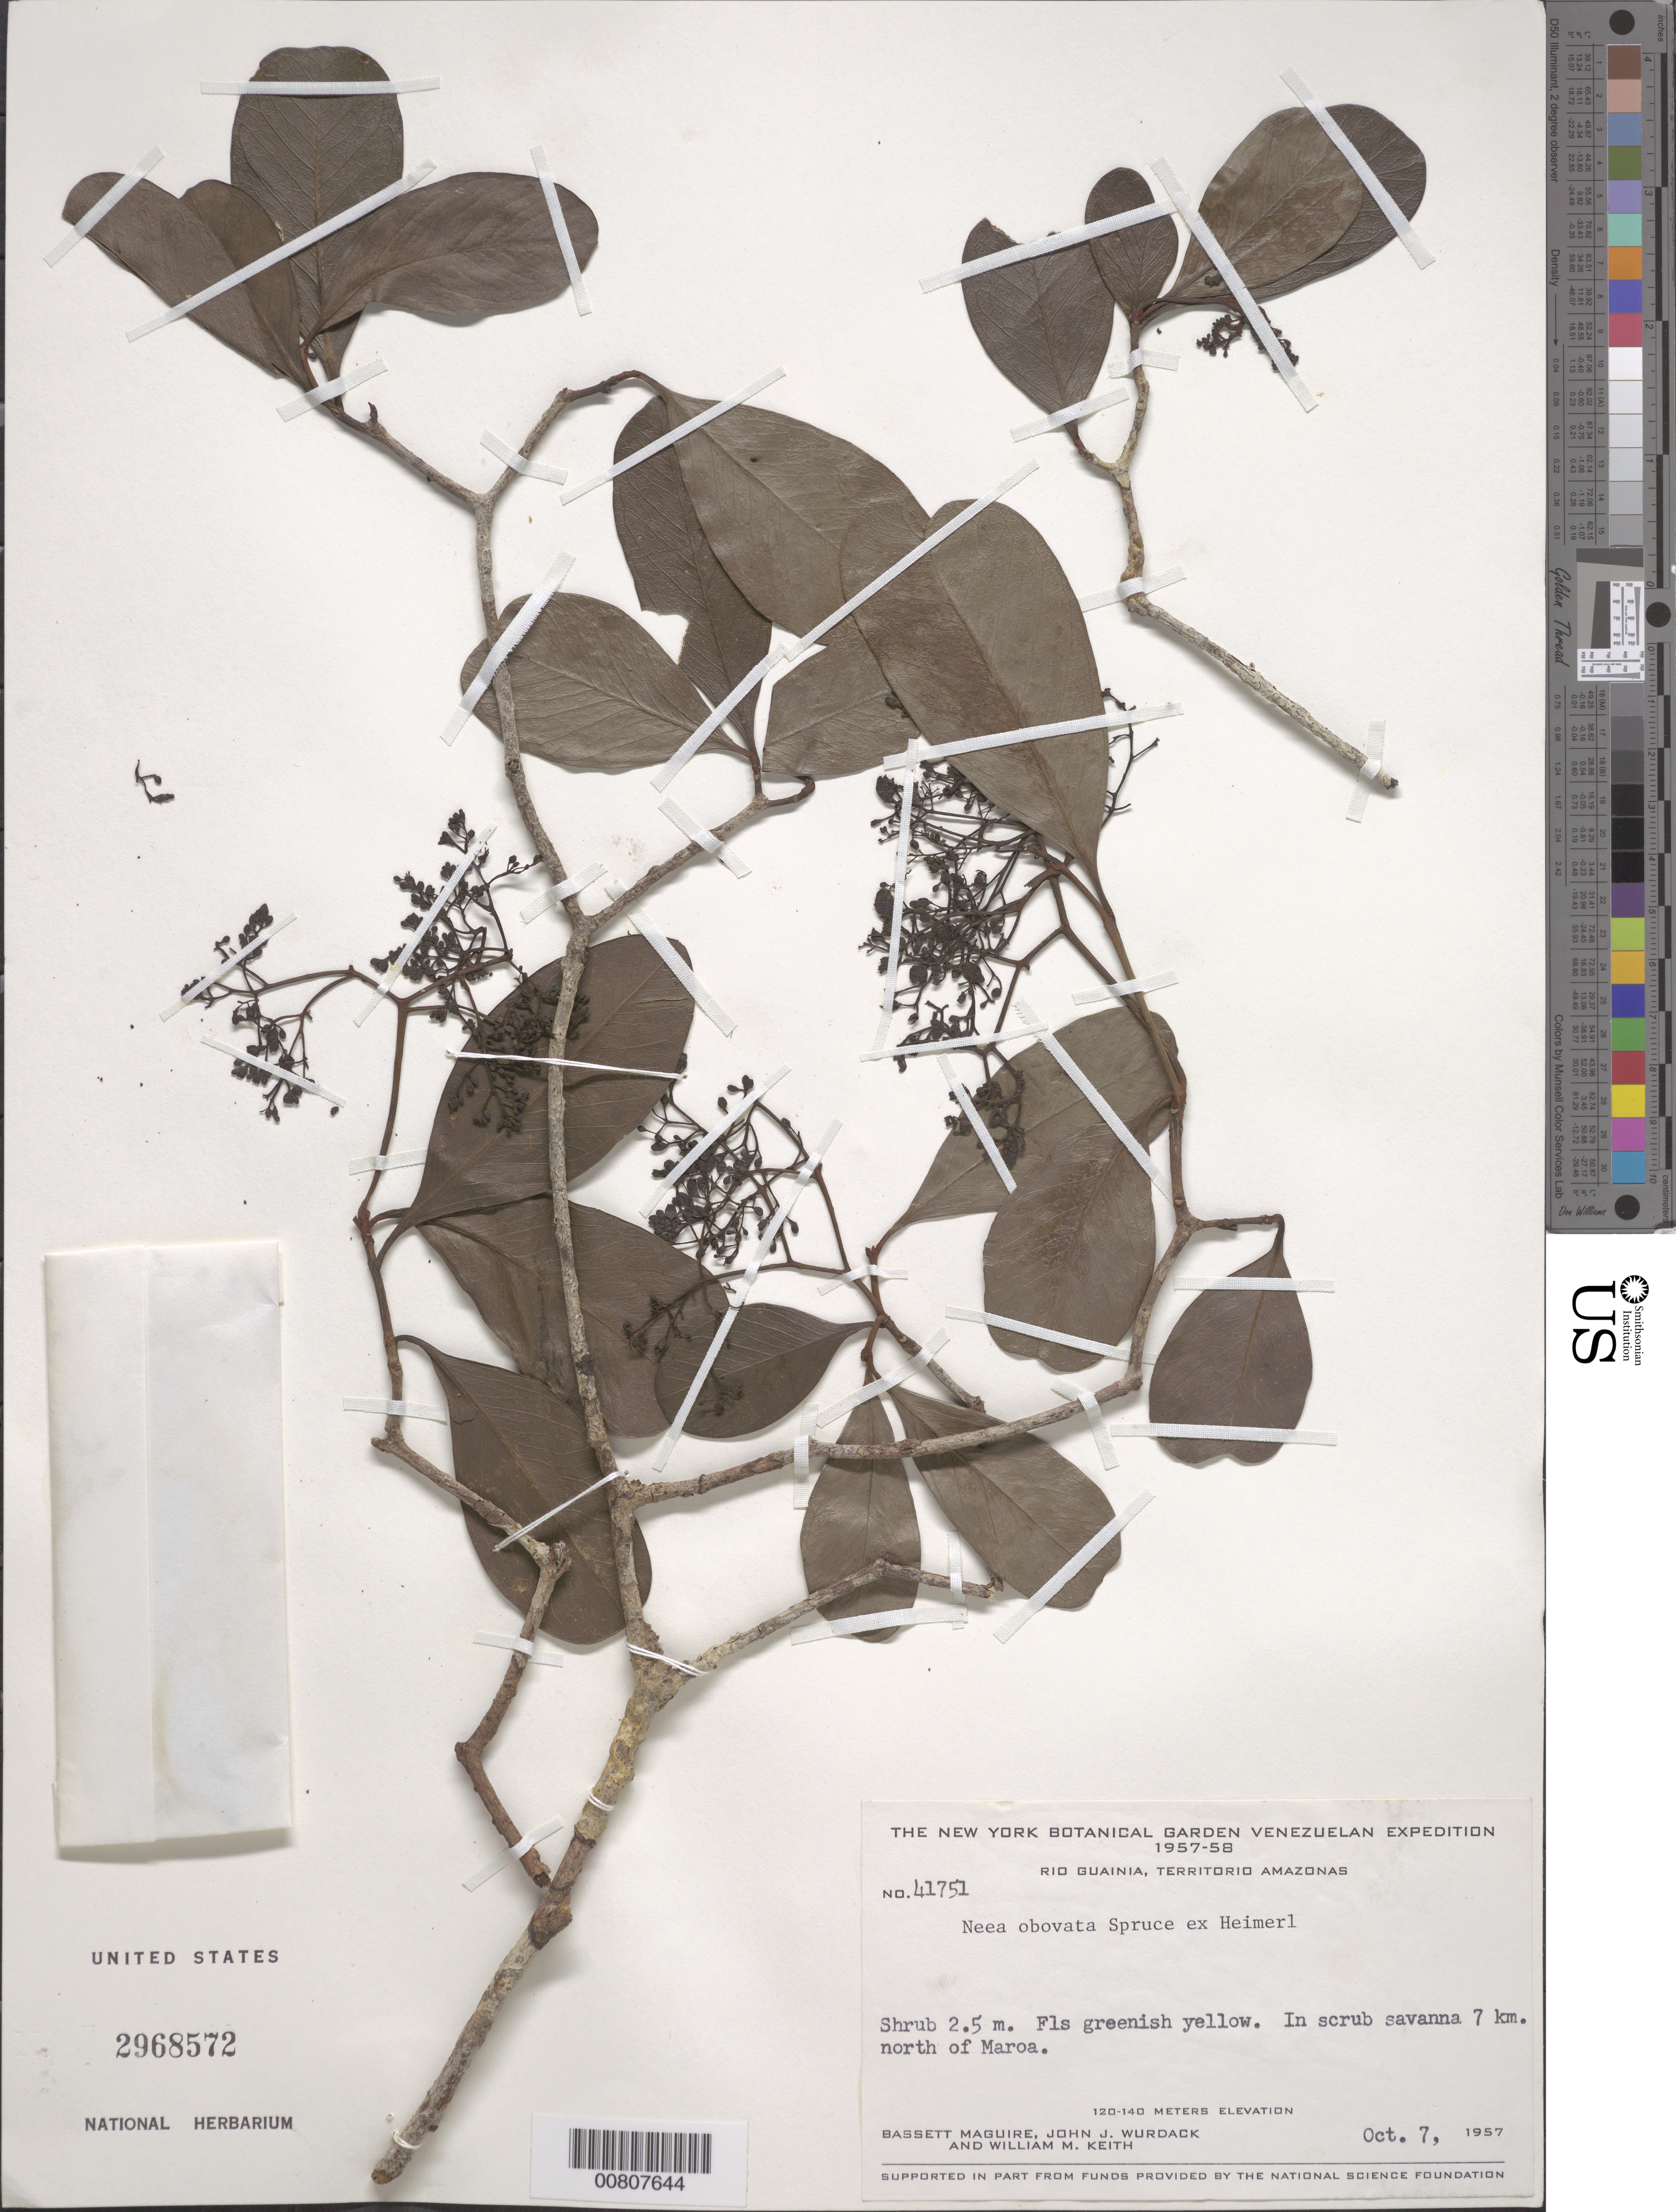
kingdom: Plantae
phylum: Tracheophyta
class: Magnoliopsida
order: Caryophyllales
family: Nyctaginaceae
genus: Neea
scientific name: Neea obovata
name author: Spruce ex Heimerl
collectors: B. Maguire, J. J. Wurdack & W. Keith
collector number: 41751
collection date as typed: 7-Oct-57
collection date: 1957-10-07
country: Venezuela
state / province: Amazonas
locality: Río Guainía, 7 km N of Maroa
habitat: Scrub savanna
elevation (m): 120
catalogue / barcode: US 2968572